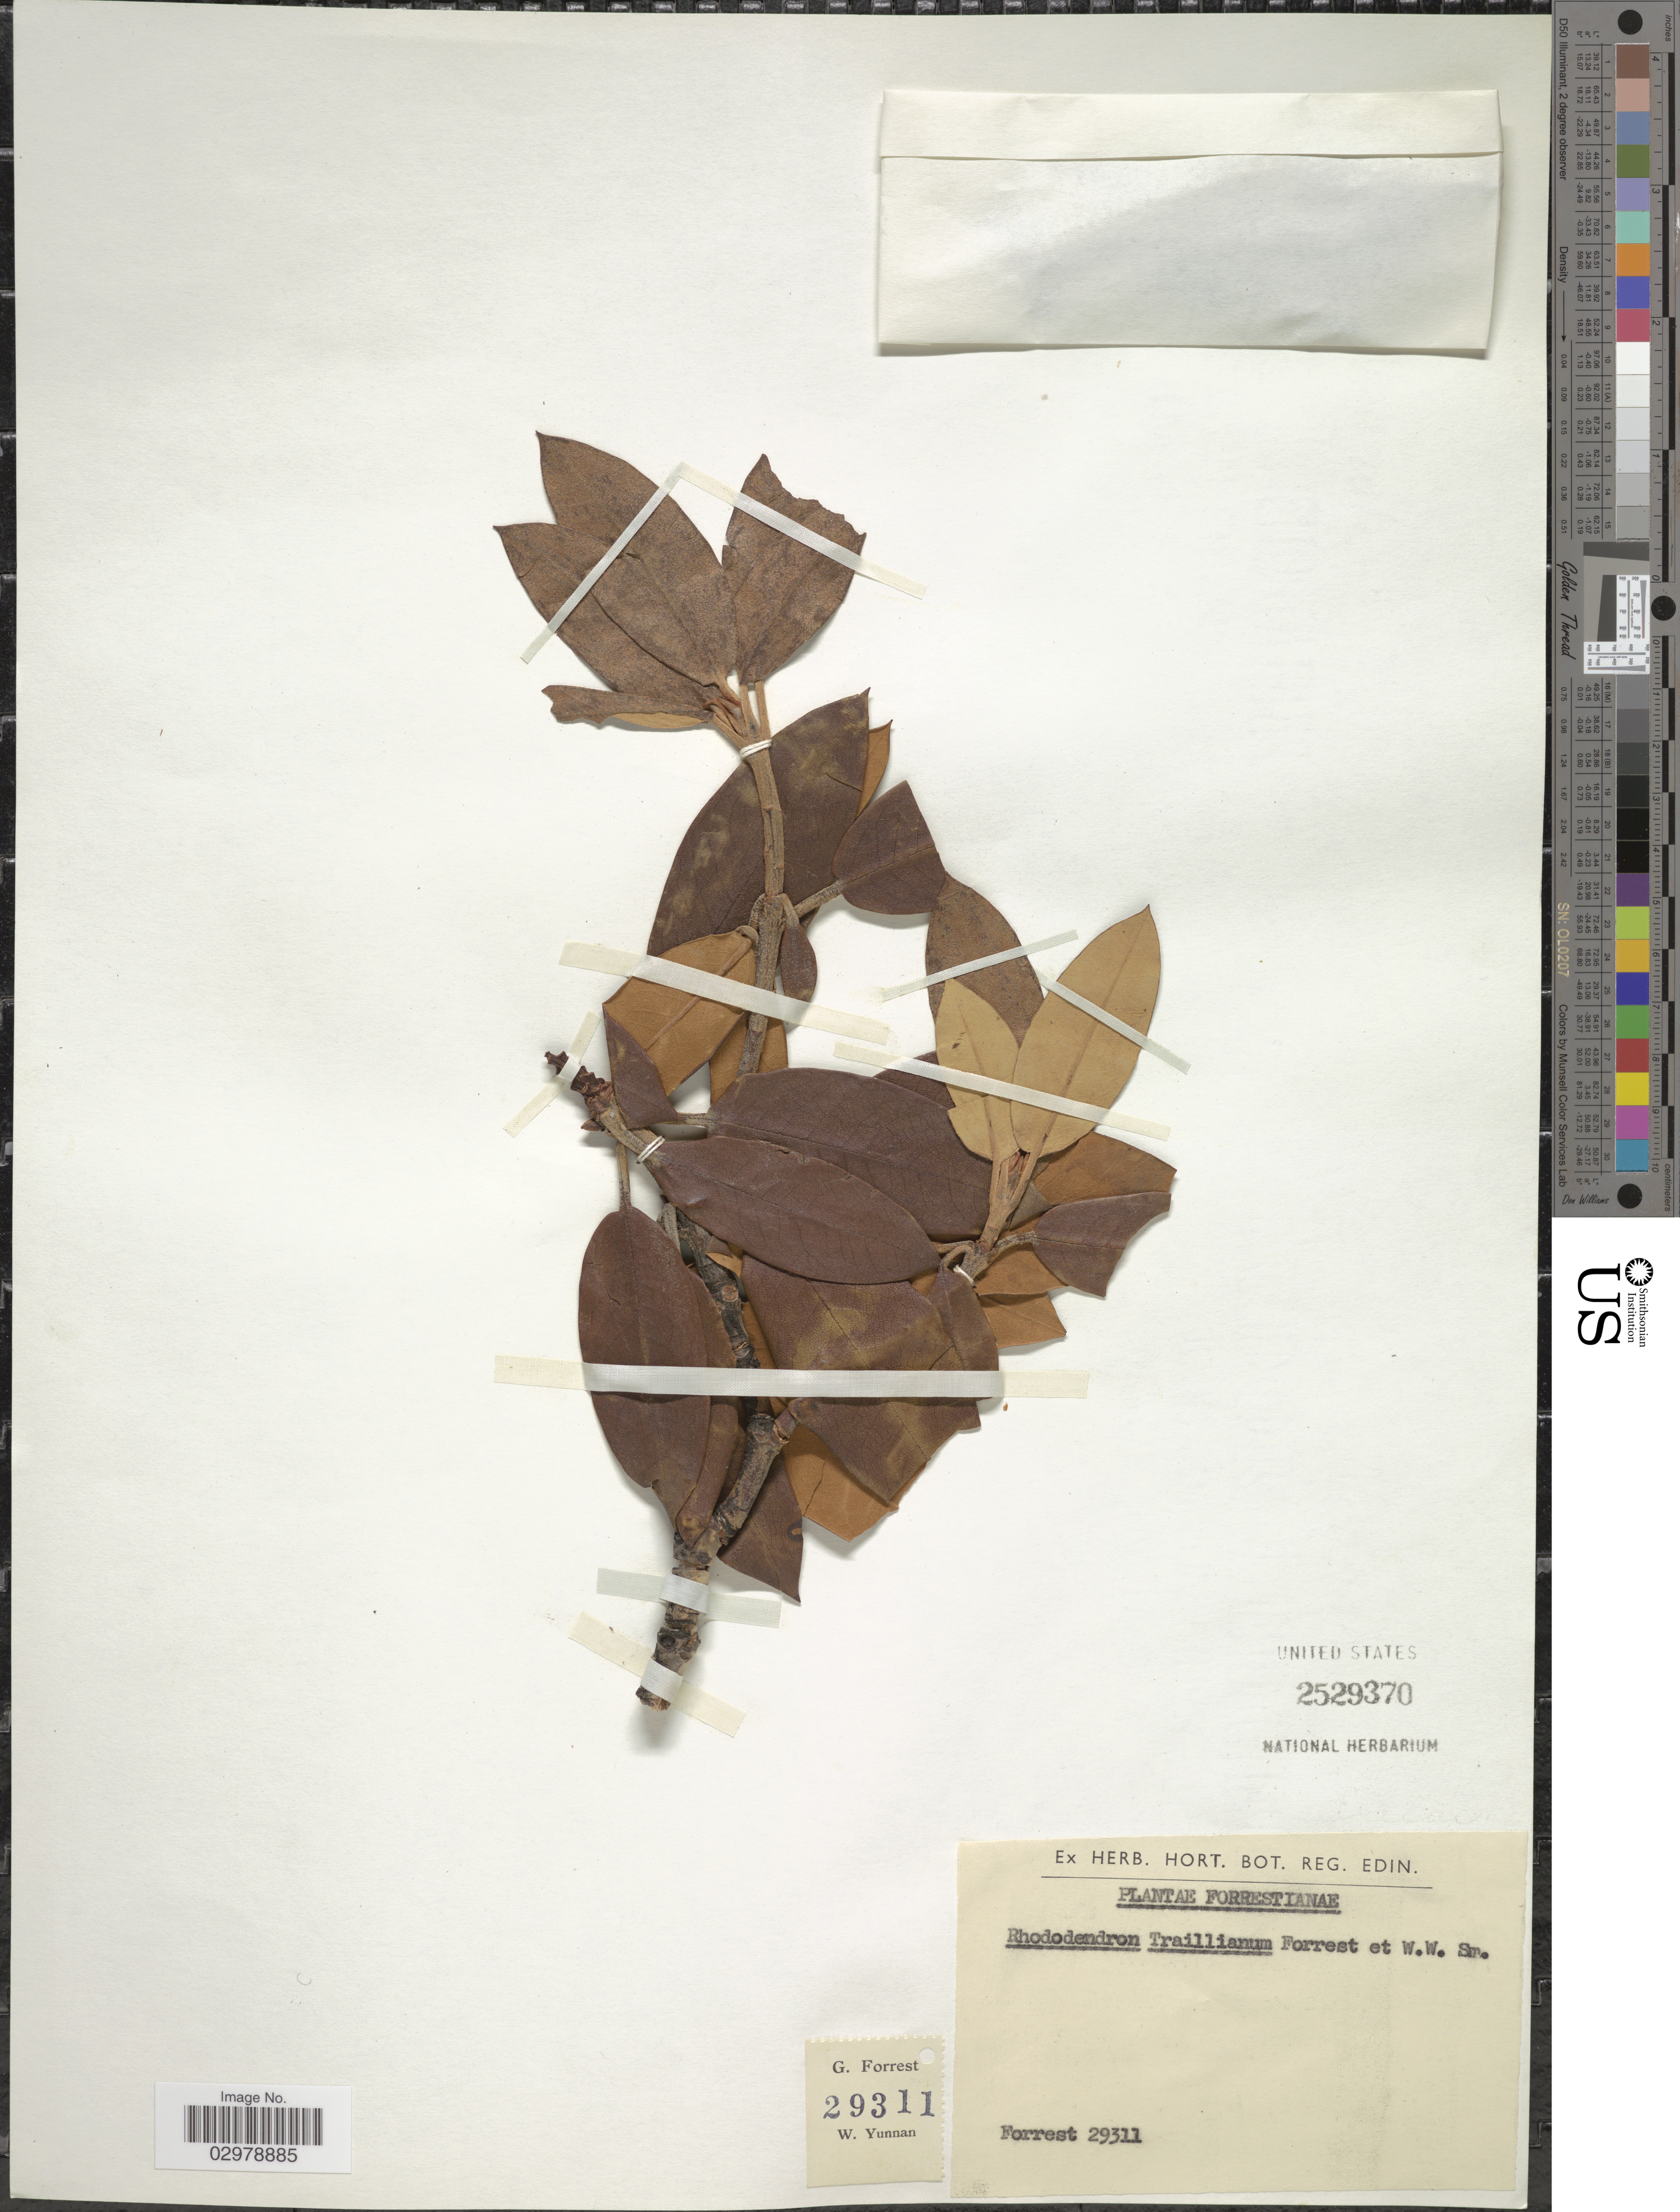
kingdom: Plantae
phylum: Tracheophyta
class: Magnoliopsida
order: Ericales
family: Ericaceae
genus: Rhododendron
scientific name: Rhododendron traillianum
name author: Forrest & W.W. Sm.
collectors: G. Forrest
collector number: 29311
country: China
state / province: Yunnan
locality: W. Yunnan.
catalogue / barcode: US 2529370